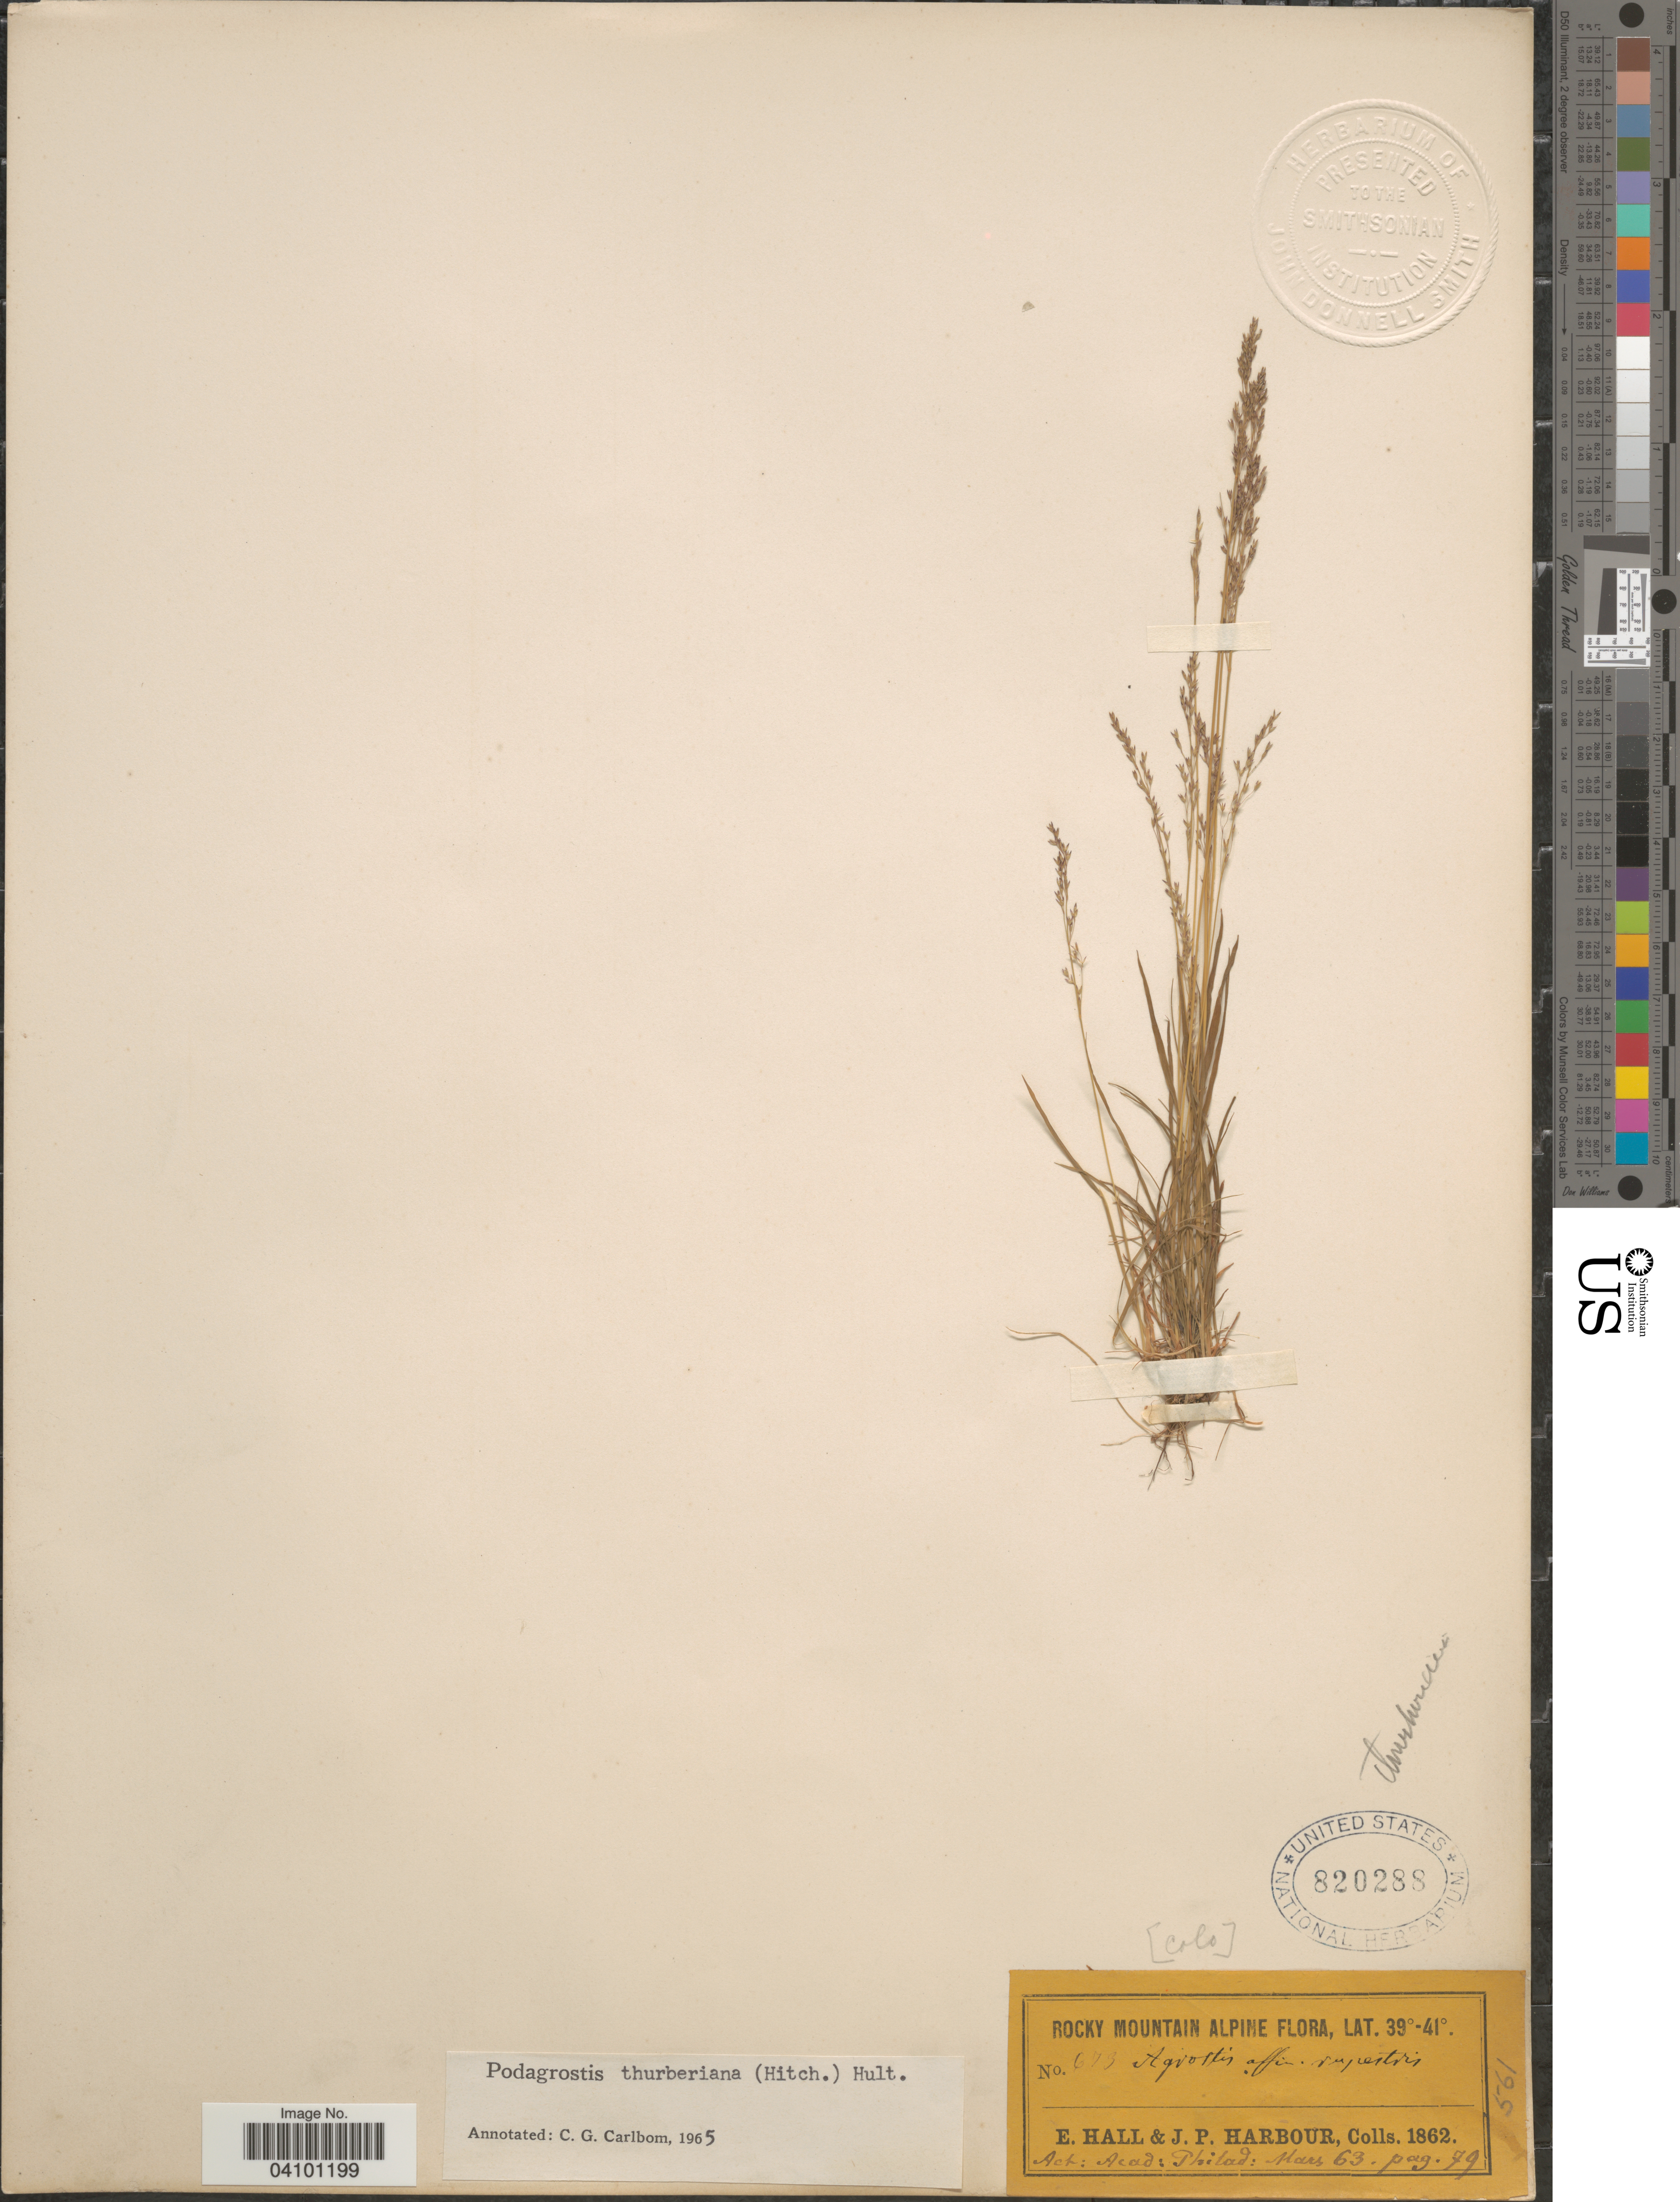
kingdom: Plantae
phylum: Tracheophyta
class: Liliopsida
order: Poales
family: Poaceae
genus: Podagrostis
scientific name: Podagrostis thurberiana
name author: Hitchc.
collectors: E. Hall & J. Harbour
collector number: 673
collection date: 1862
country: United States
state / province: Colorado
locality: Rocky Mountain Alpine.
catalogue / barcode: US 820288